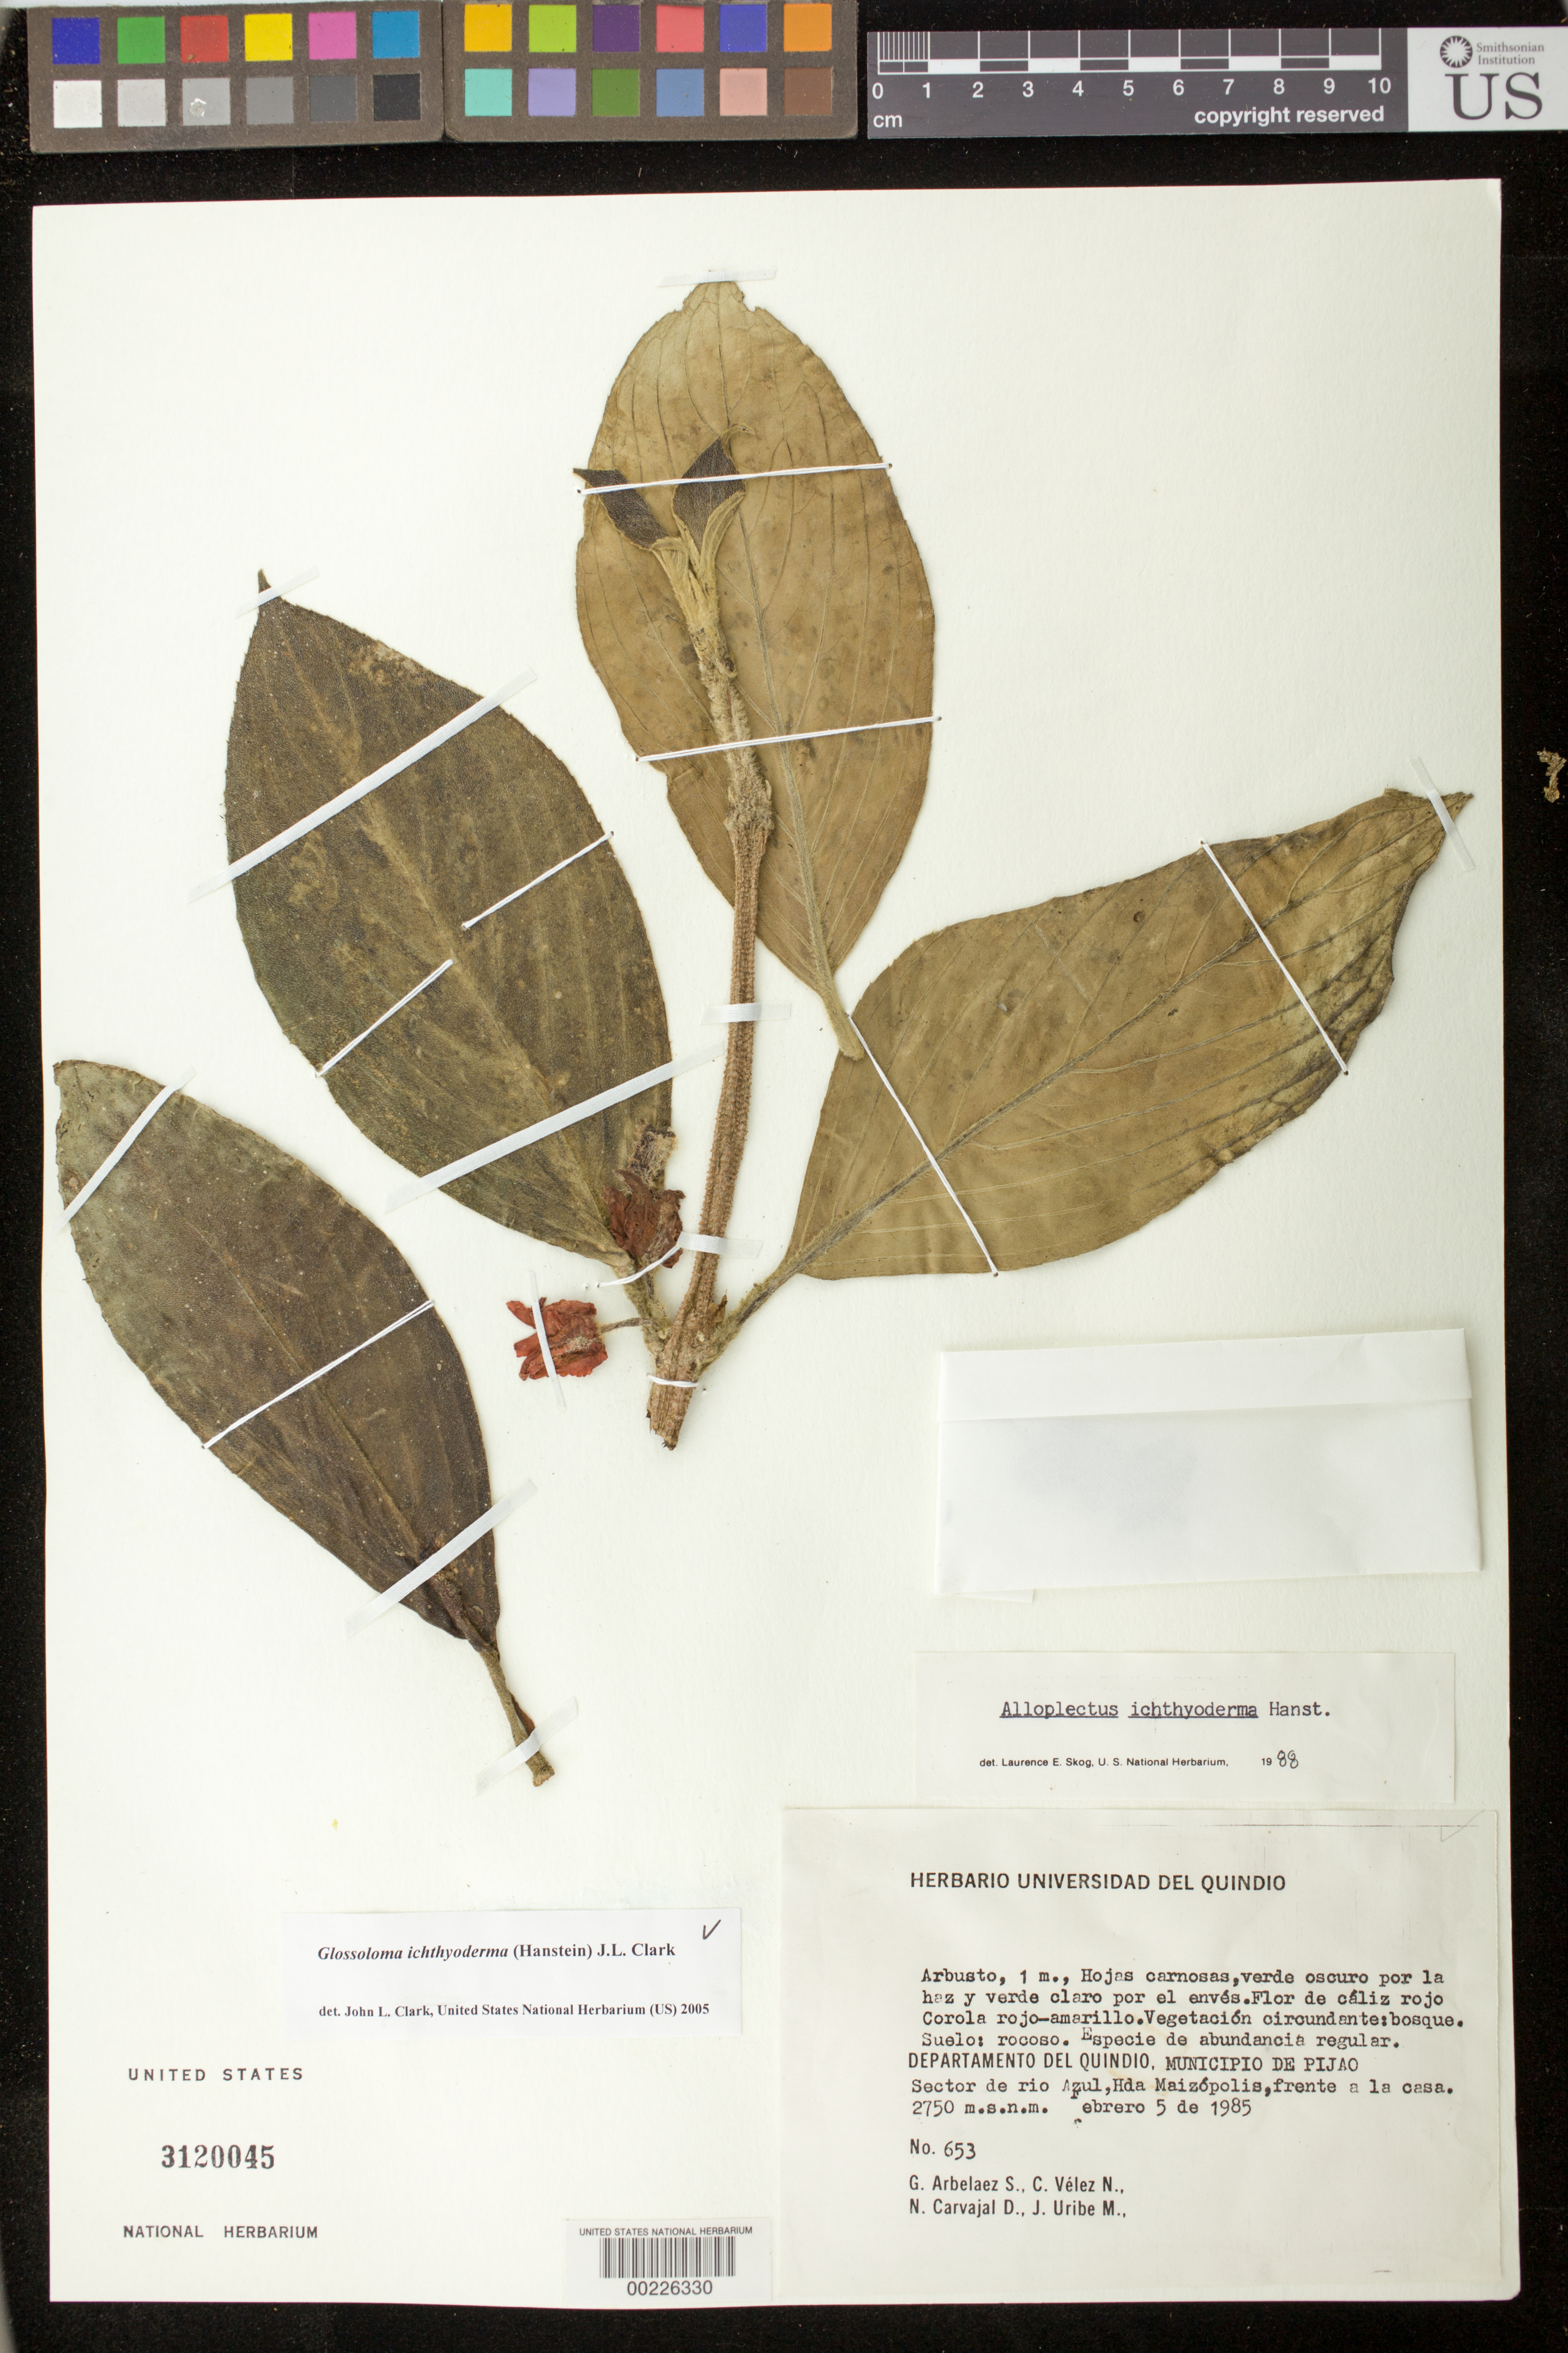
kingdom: Plantae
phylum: Tracheophyta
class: Magnoliopsida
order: Lamiales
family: Gesneriaceae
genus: Glossoloma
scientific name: Glossoloma ichthyoderma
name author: (Hanst.) J.L. Clark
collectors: G. Arbelaez S. & et al.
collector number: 653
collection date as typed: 05 Feb 1985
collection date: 1985-02-05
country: Colombia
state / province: Quindío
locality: Mun. of Pijao, 'sector' of Rio Azul, hda Maizopolis, opposite the house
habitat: Forest, rocky soil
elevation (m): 2750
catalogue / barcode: US 3120045